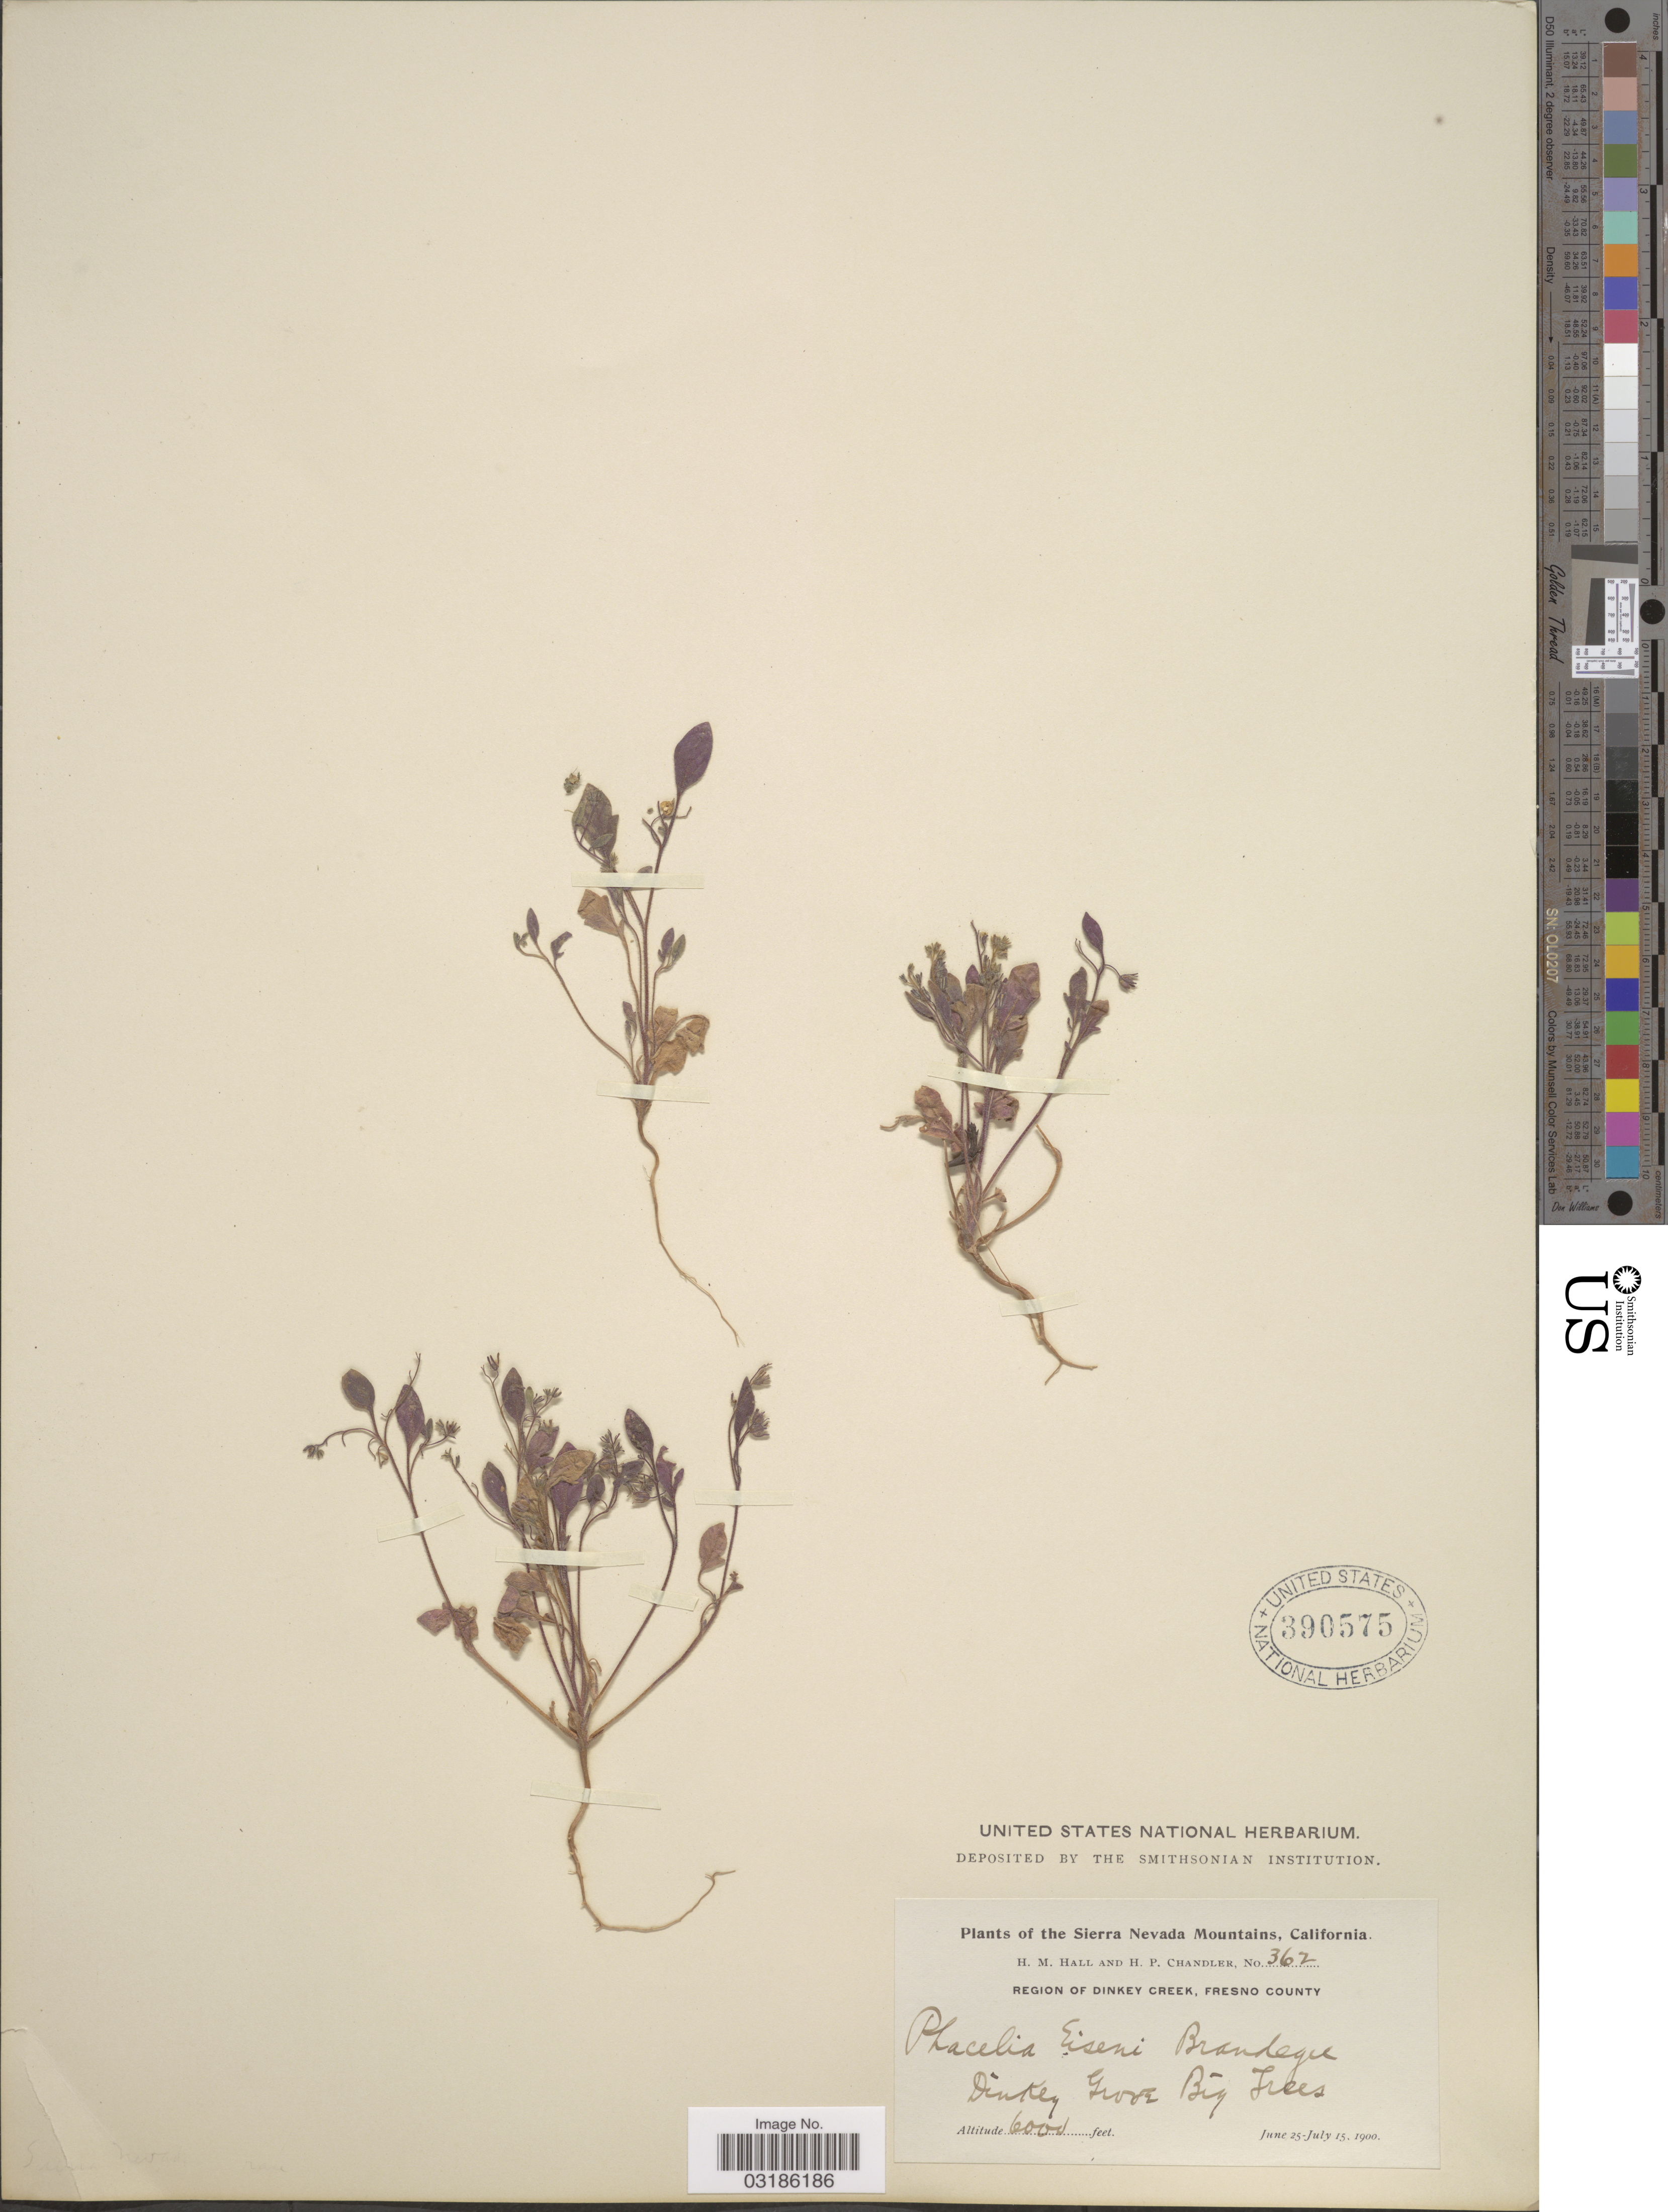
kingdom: Plantae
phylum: Tracheophyta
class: Magnoliopsida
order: Boraginales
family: Hydrophyllaceae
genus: Phacelia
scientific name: Phacelia eisenii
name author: Brandegee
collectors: H. M. Hall & H. Chandler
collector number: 362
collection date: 1900-06-25/1900-07-15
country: United States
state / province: California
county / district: Fresno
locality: Sierra Nevada Mountains. Region Dinkey Creek, Fresno County. Dinkey Grove Big Trees.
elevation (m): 1829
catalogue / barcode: US 390575